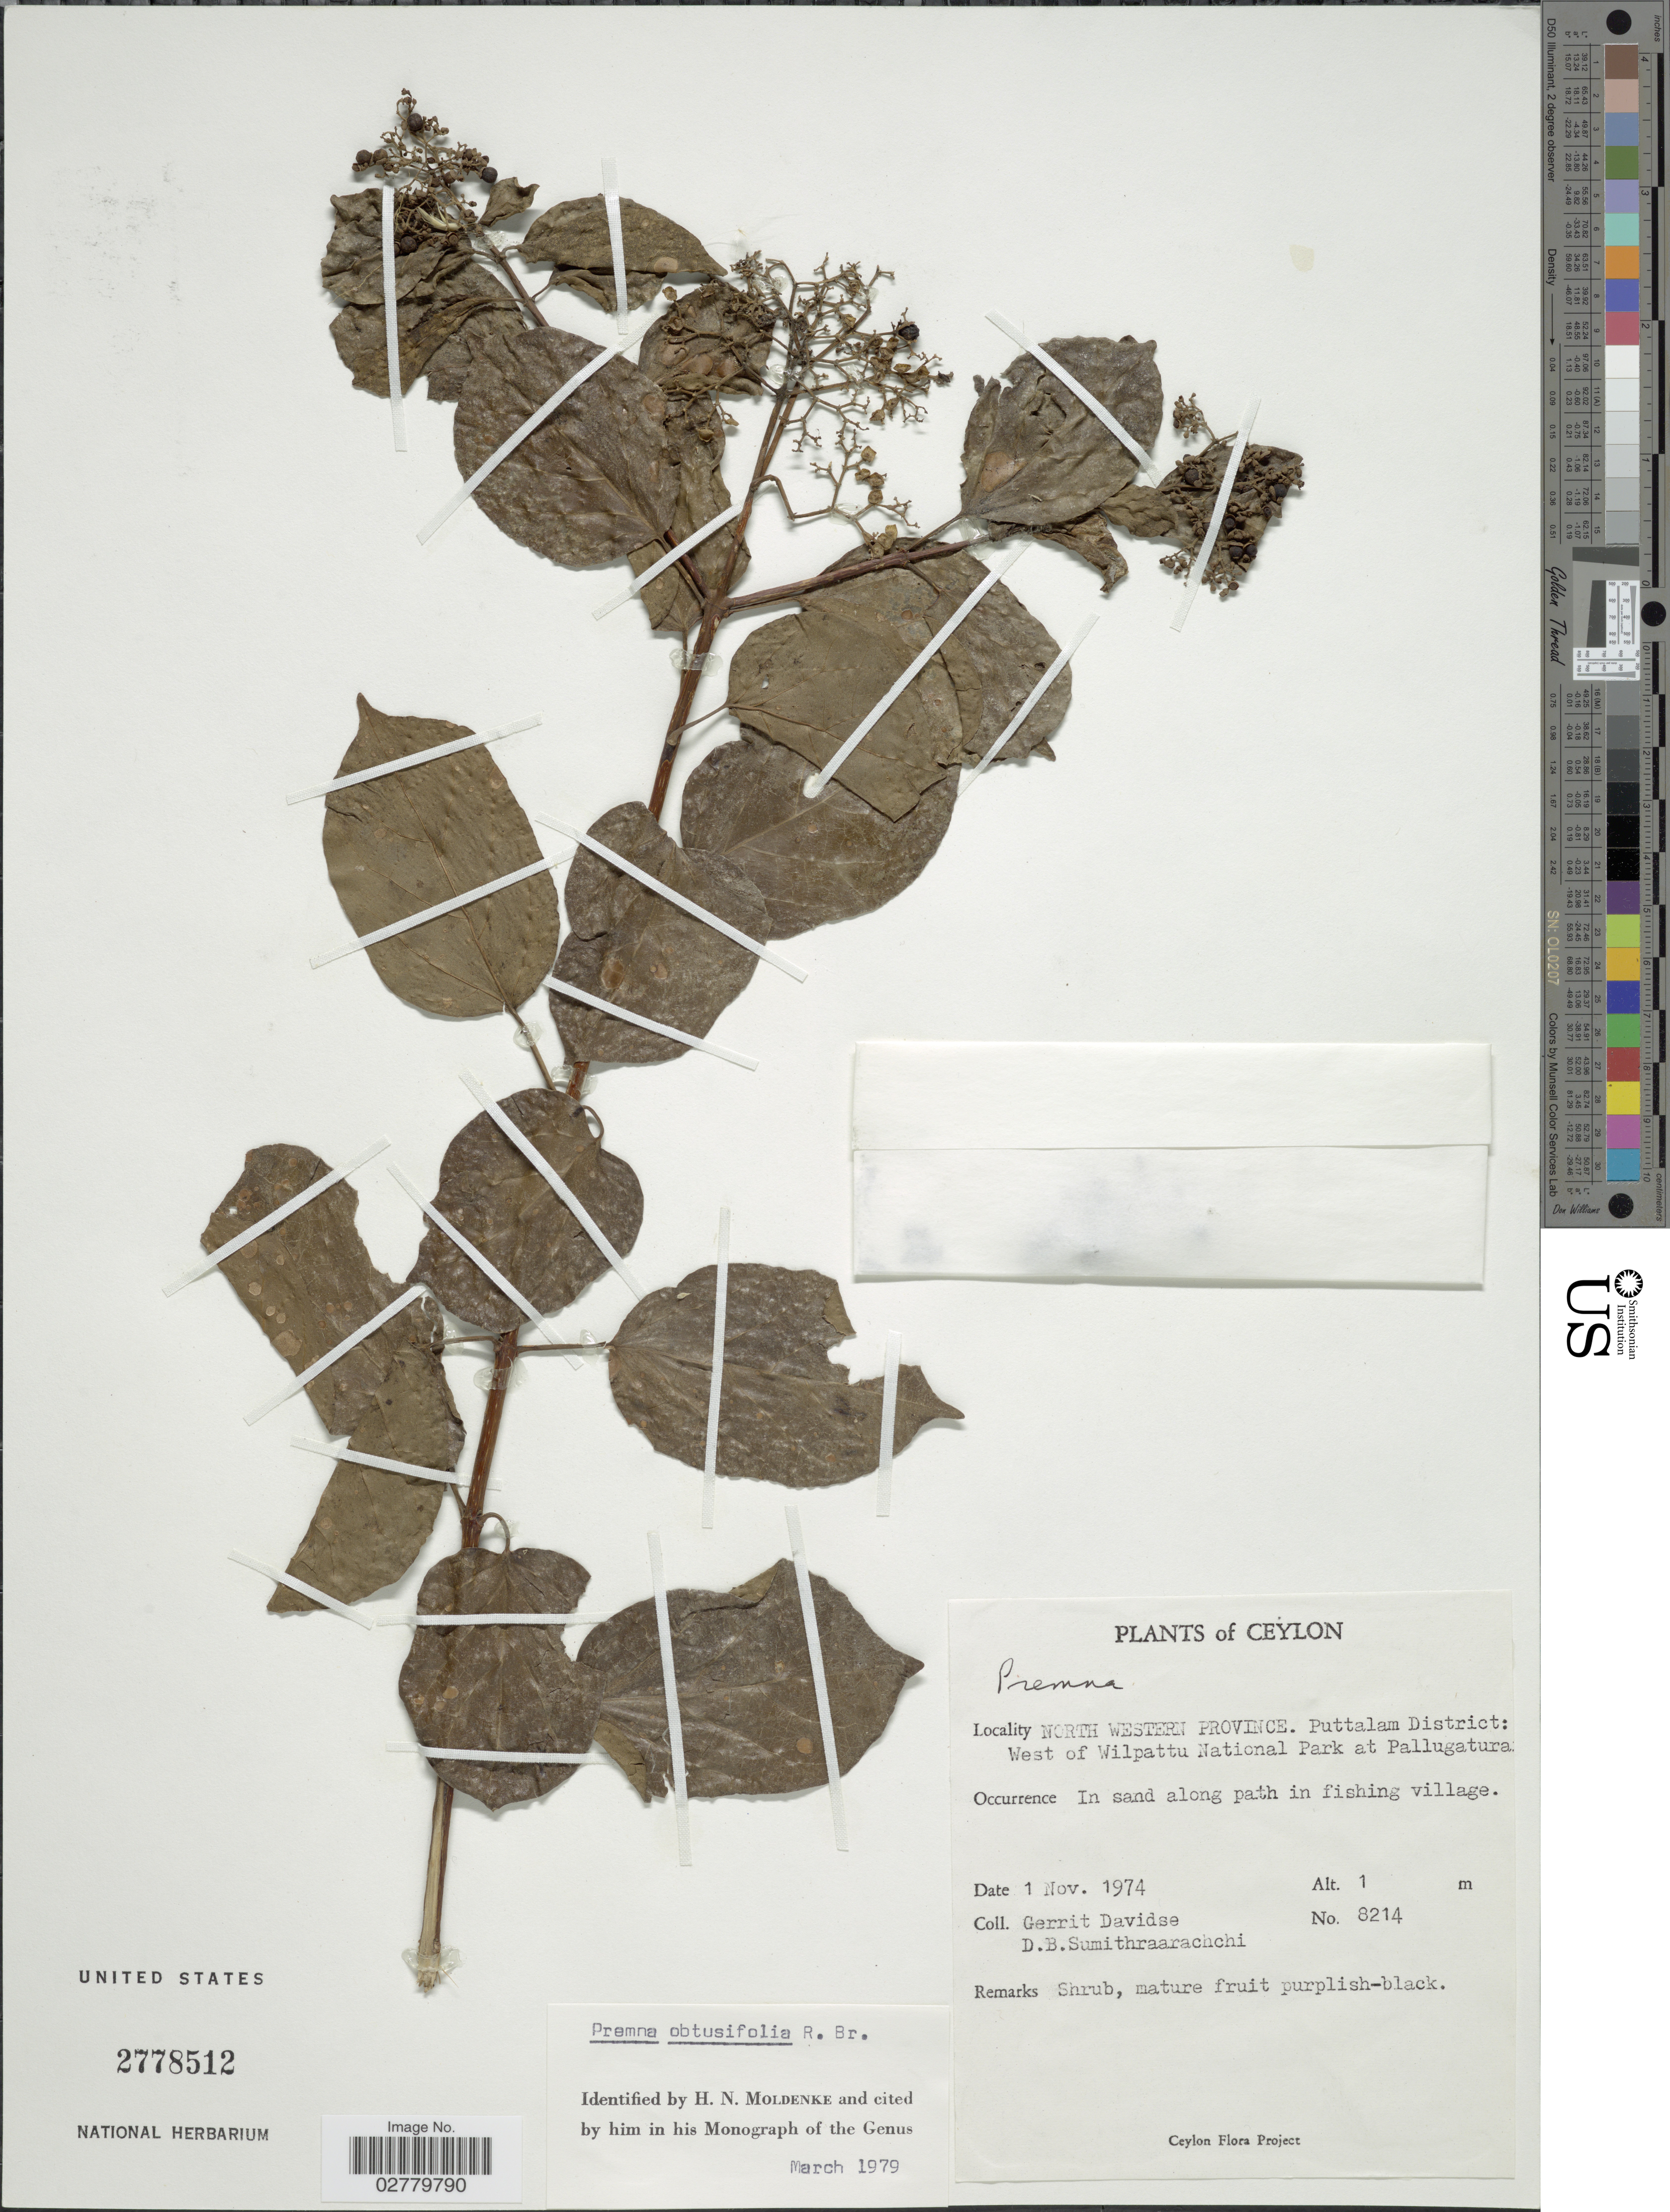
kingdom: Plantae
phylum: Tracheophyta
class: Magnoliopsida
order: Lamiales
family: Lamiaceae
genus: Premna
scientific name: Premna obtusifolia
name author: R. Br.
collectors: G. Davidse & D. B. Sumithraarachchi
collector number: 8214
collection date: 1974-11-01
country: Sri Lanka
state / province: North Western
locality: Ceylon. Puttalam District: West of Wilpattu National Park at Pallugatura. In sand along path in fishing village.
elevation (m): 1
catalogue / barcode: US 2778512